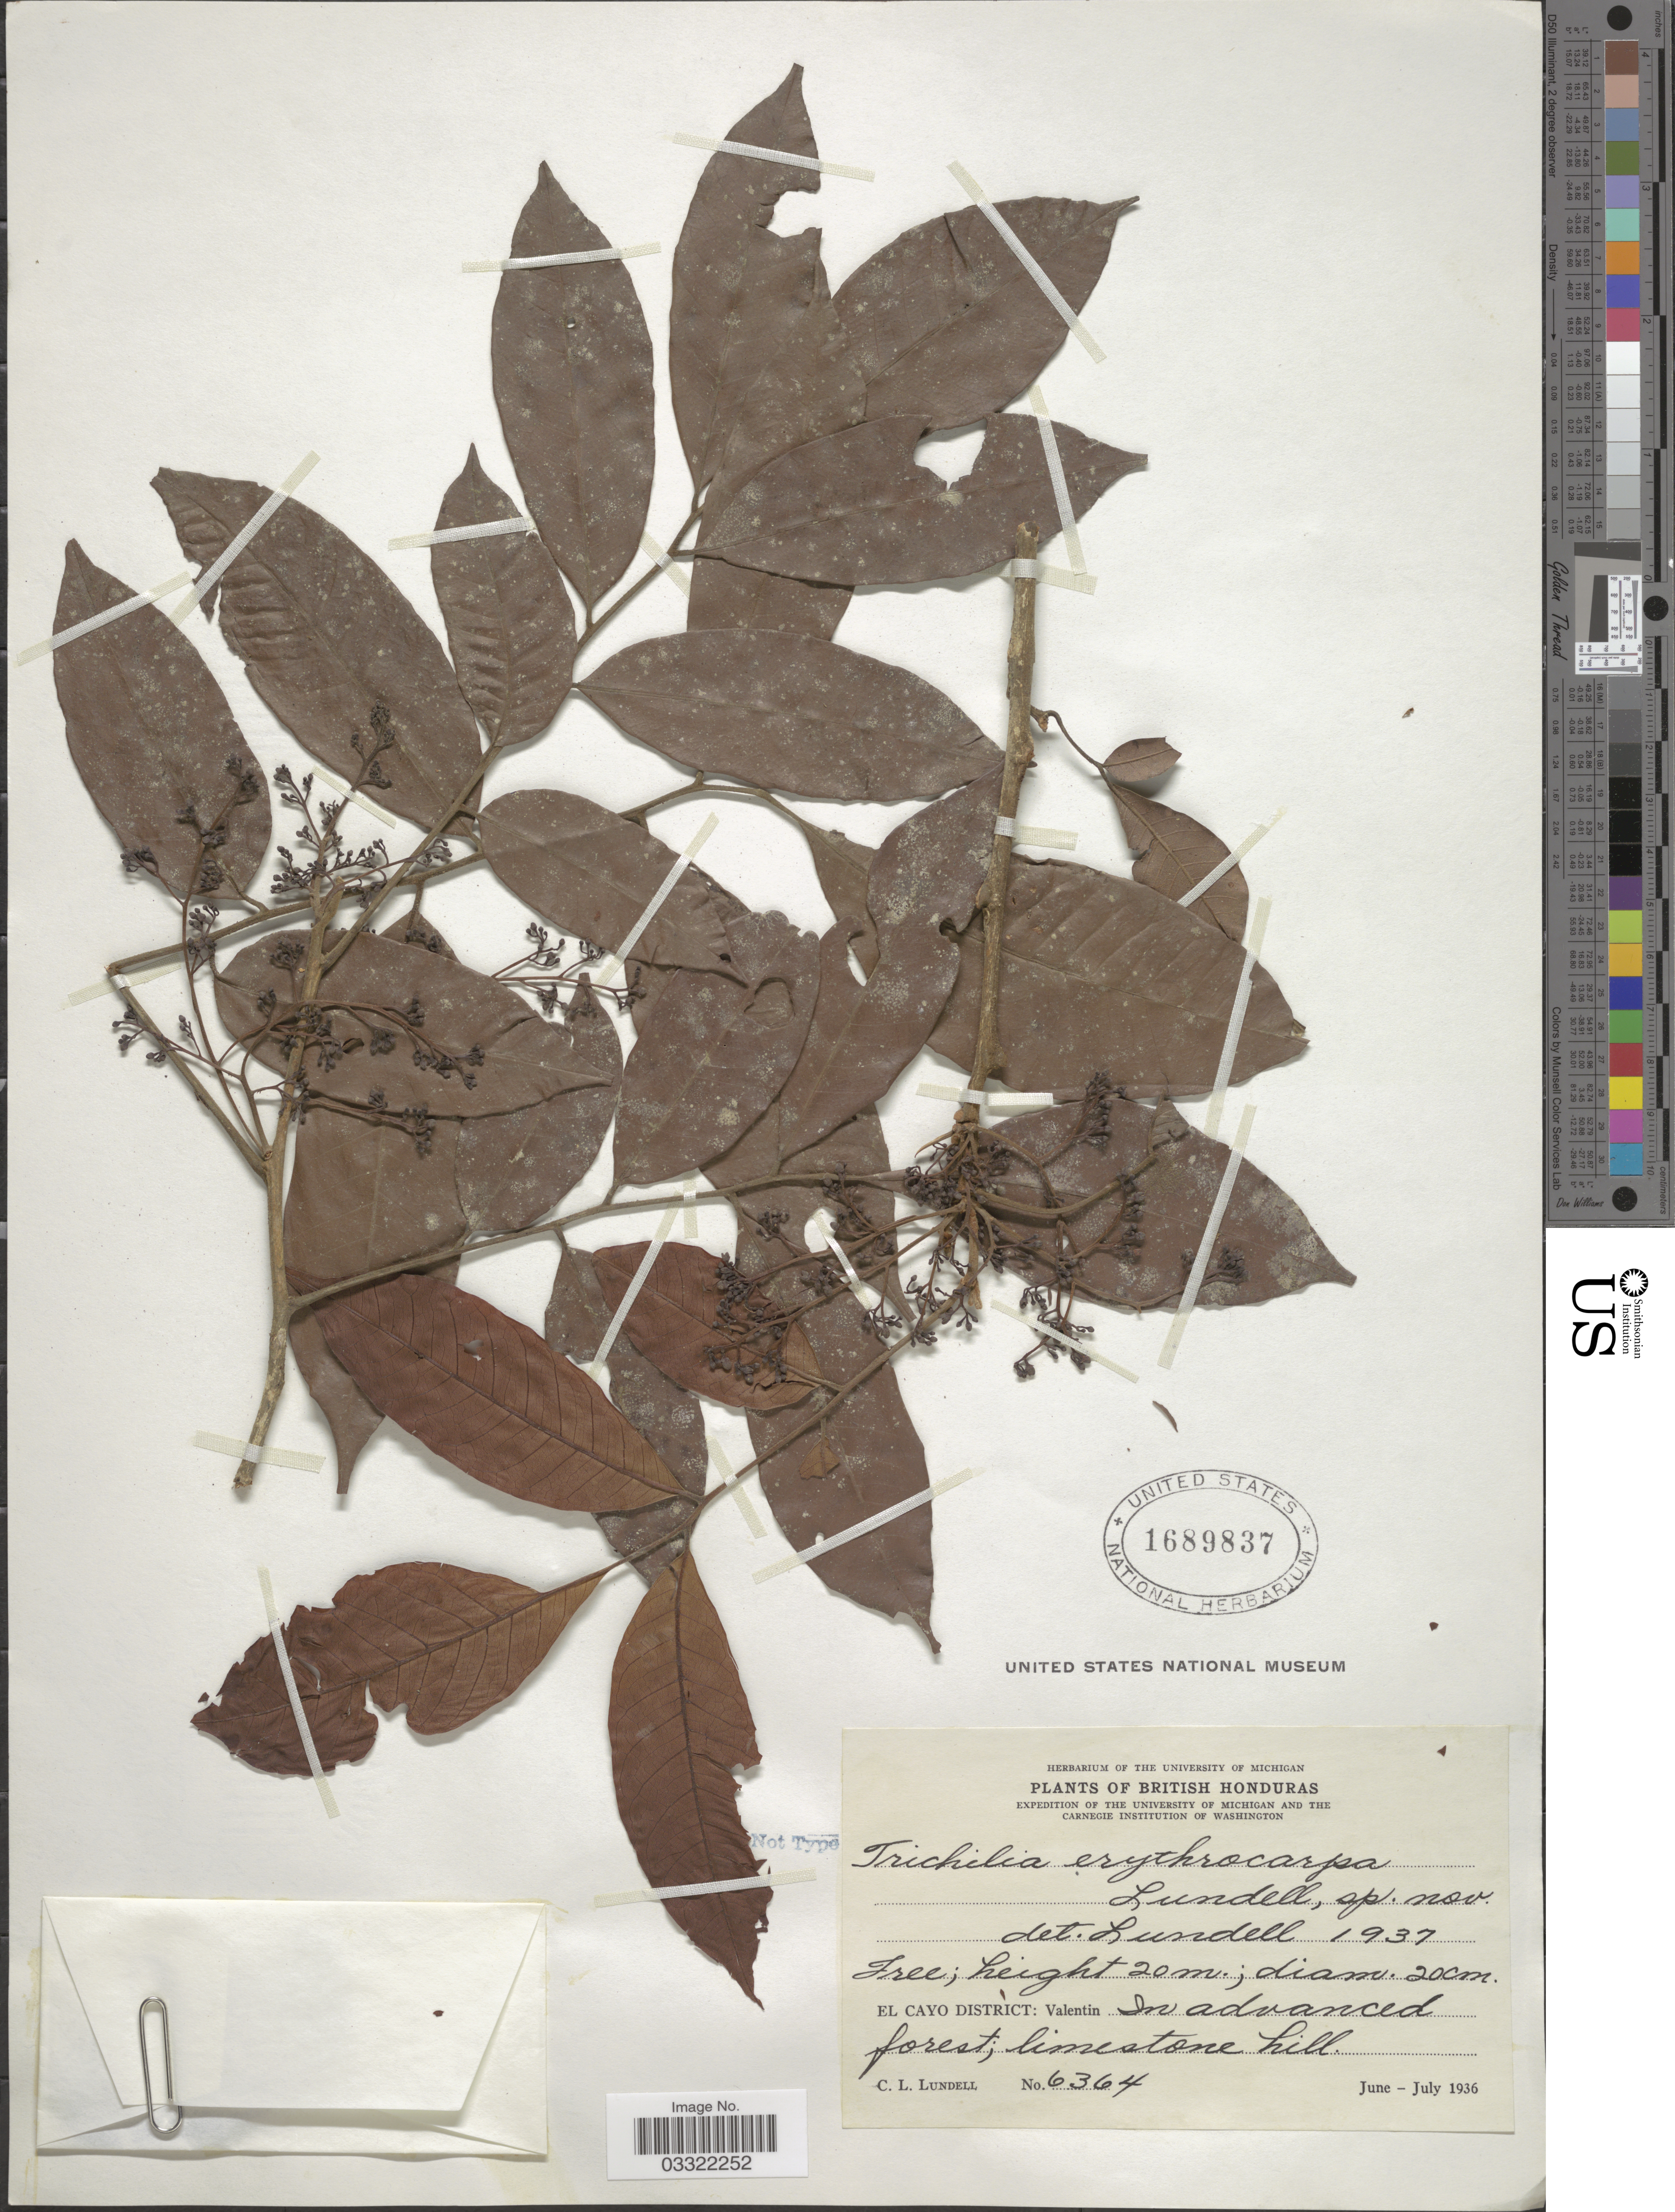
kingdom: Plantae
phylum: Tracheophyta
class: Magnoliopsida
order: Sapindales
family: Meliaceae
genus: Trichilia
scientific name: Trichilia erythrocarpa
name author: Lundell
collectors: C. L. Lundell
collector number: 6364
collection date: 1936-06/1936-07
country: Belize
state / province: Cayo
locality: British Honduras. El Cayo District: Valentin. In advanced forest.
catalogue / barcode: US 1689837